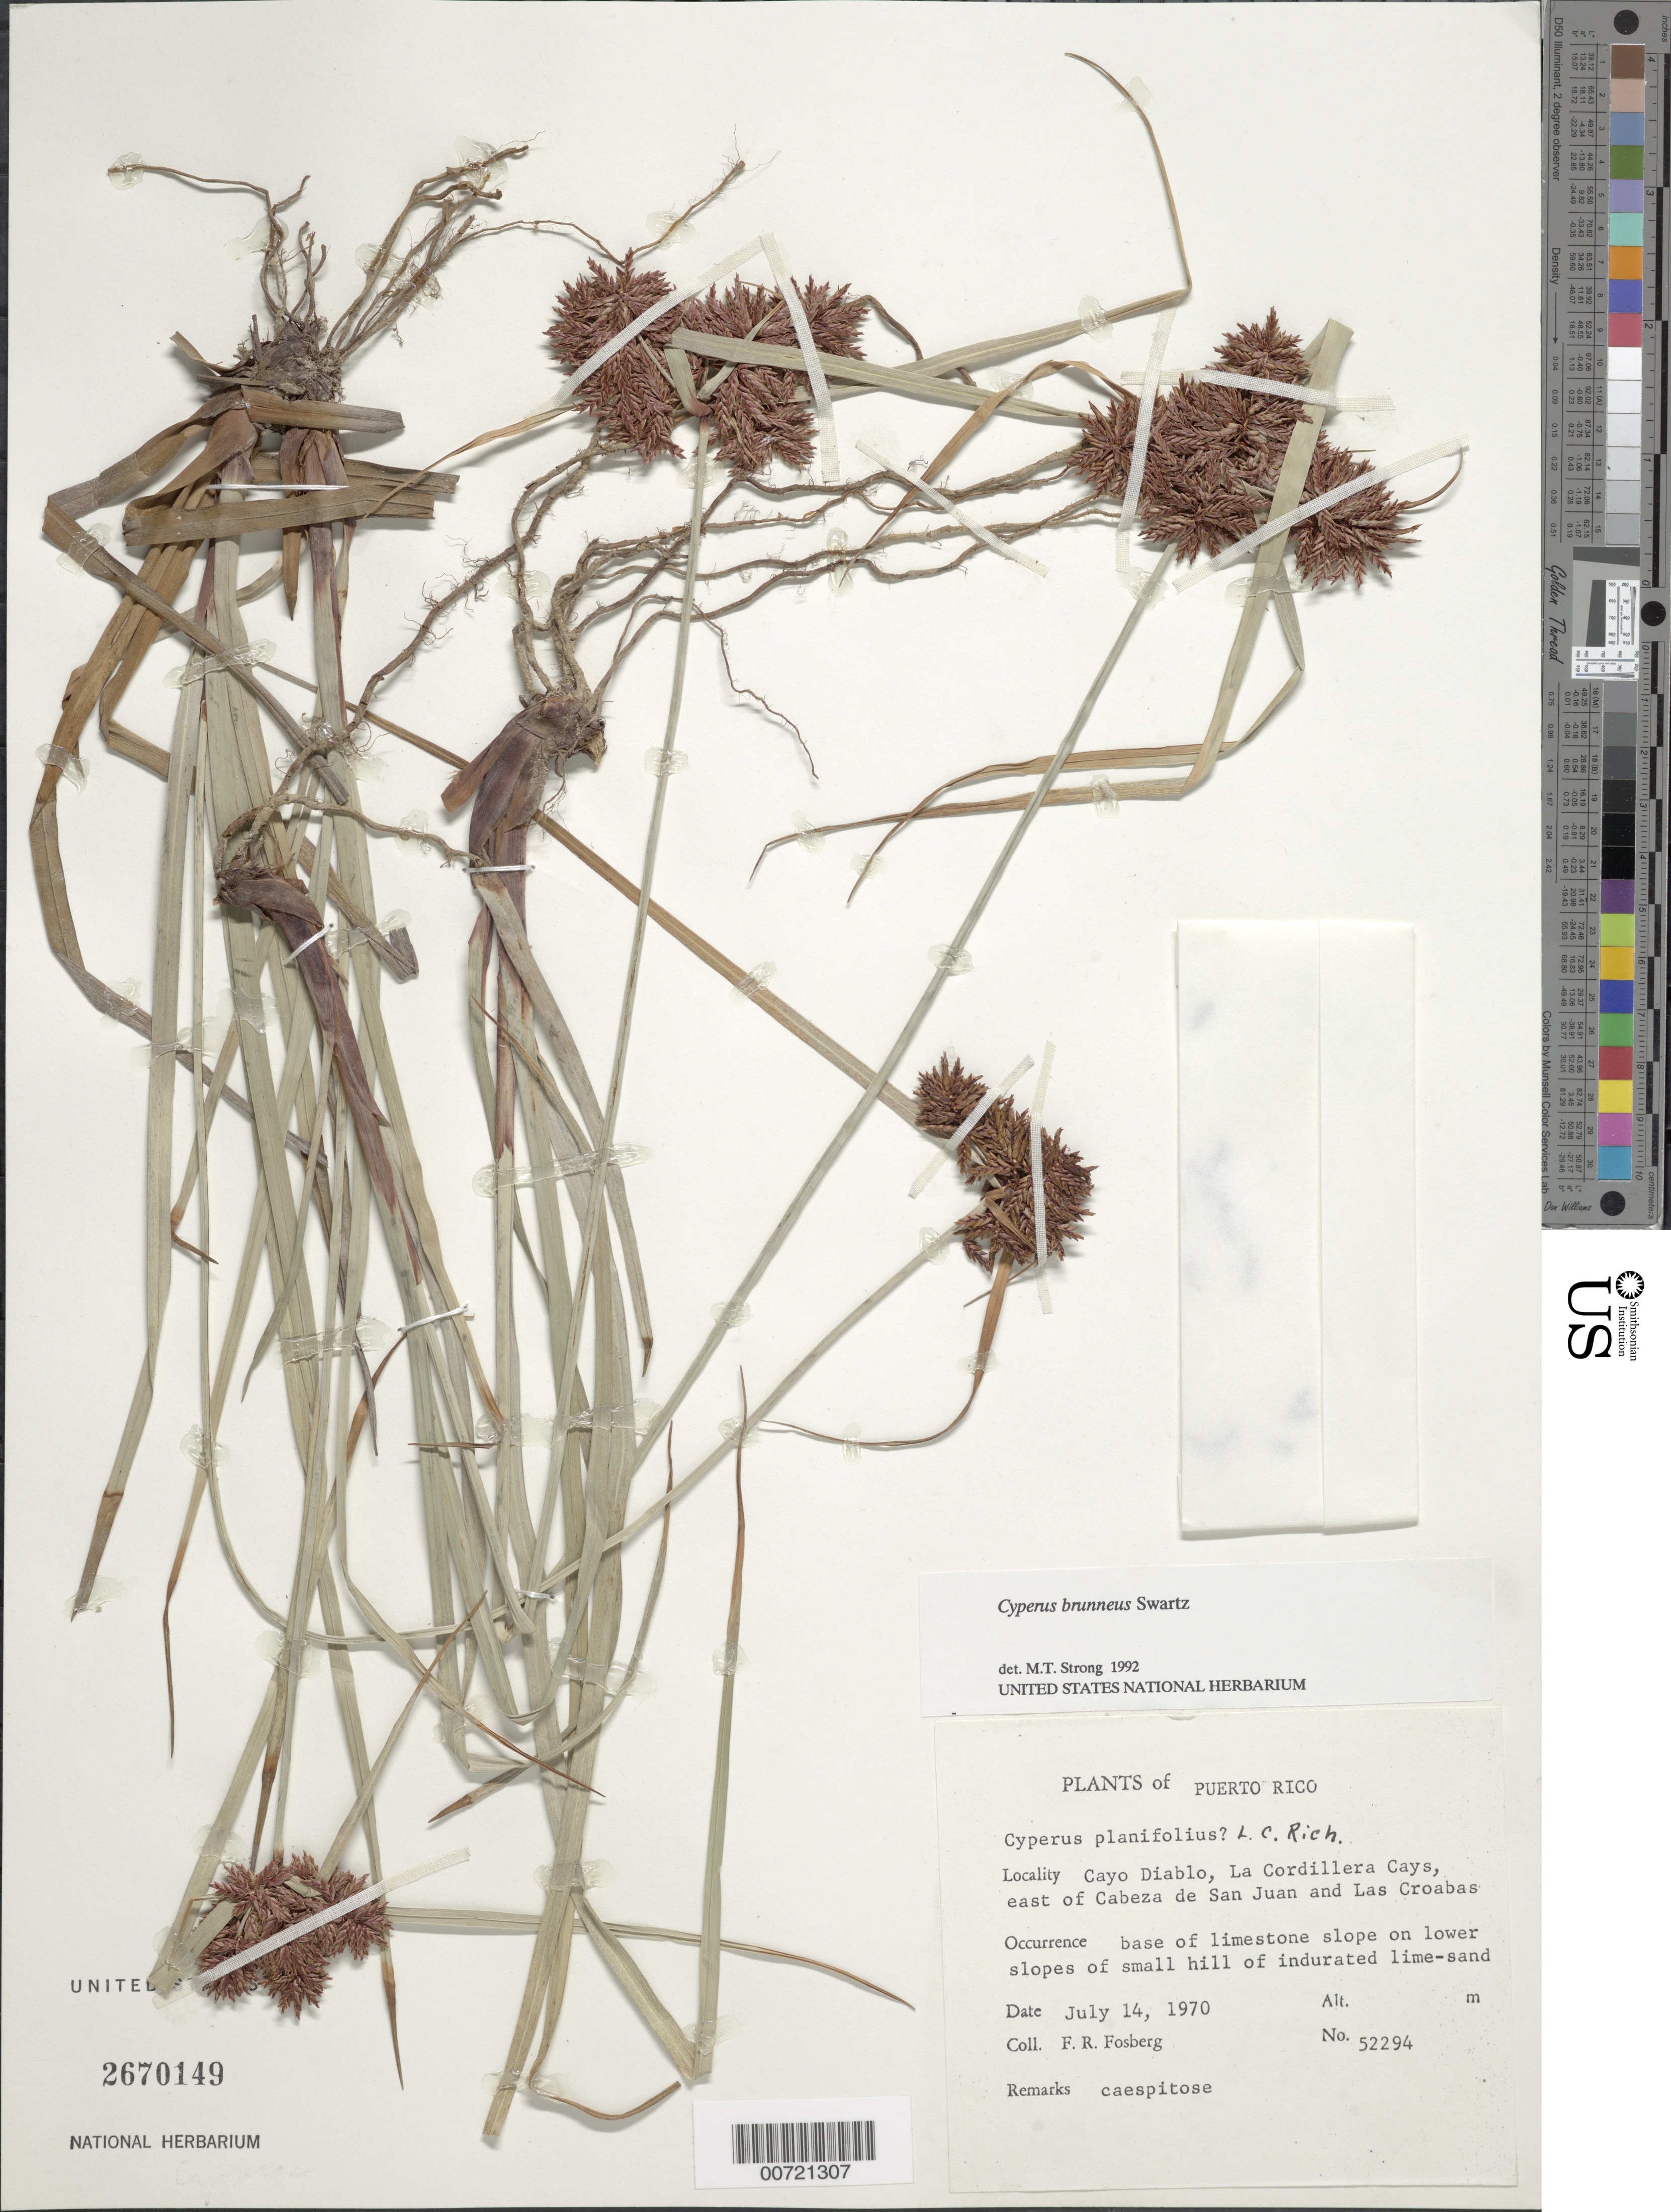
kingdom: Plantae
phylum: Tracheophyta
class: Liliopsida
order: Poales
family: Cyperaceae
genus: Cyperus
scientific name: Cyperus brunneus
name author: Sw.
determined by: Strong, M. T., (US), Smithsonian Institution - National Museum of Natural History (UNITED STATES)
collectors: F. R. Fosberg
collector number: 52294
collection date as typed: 14 Jul 1970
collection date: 1970-07-14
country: Puerto Rico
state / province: San Juan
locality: Cayo Diablo, La Cordillera Cays, E of Cabeza de San Juan and Los Croabas.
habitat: Base of limestone slope on lower slopes of small hill of indurated lime-sand.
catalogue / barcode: US 2670149